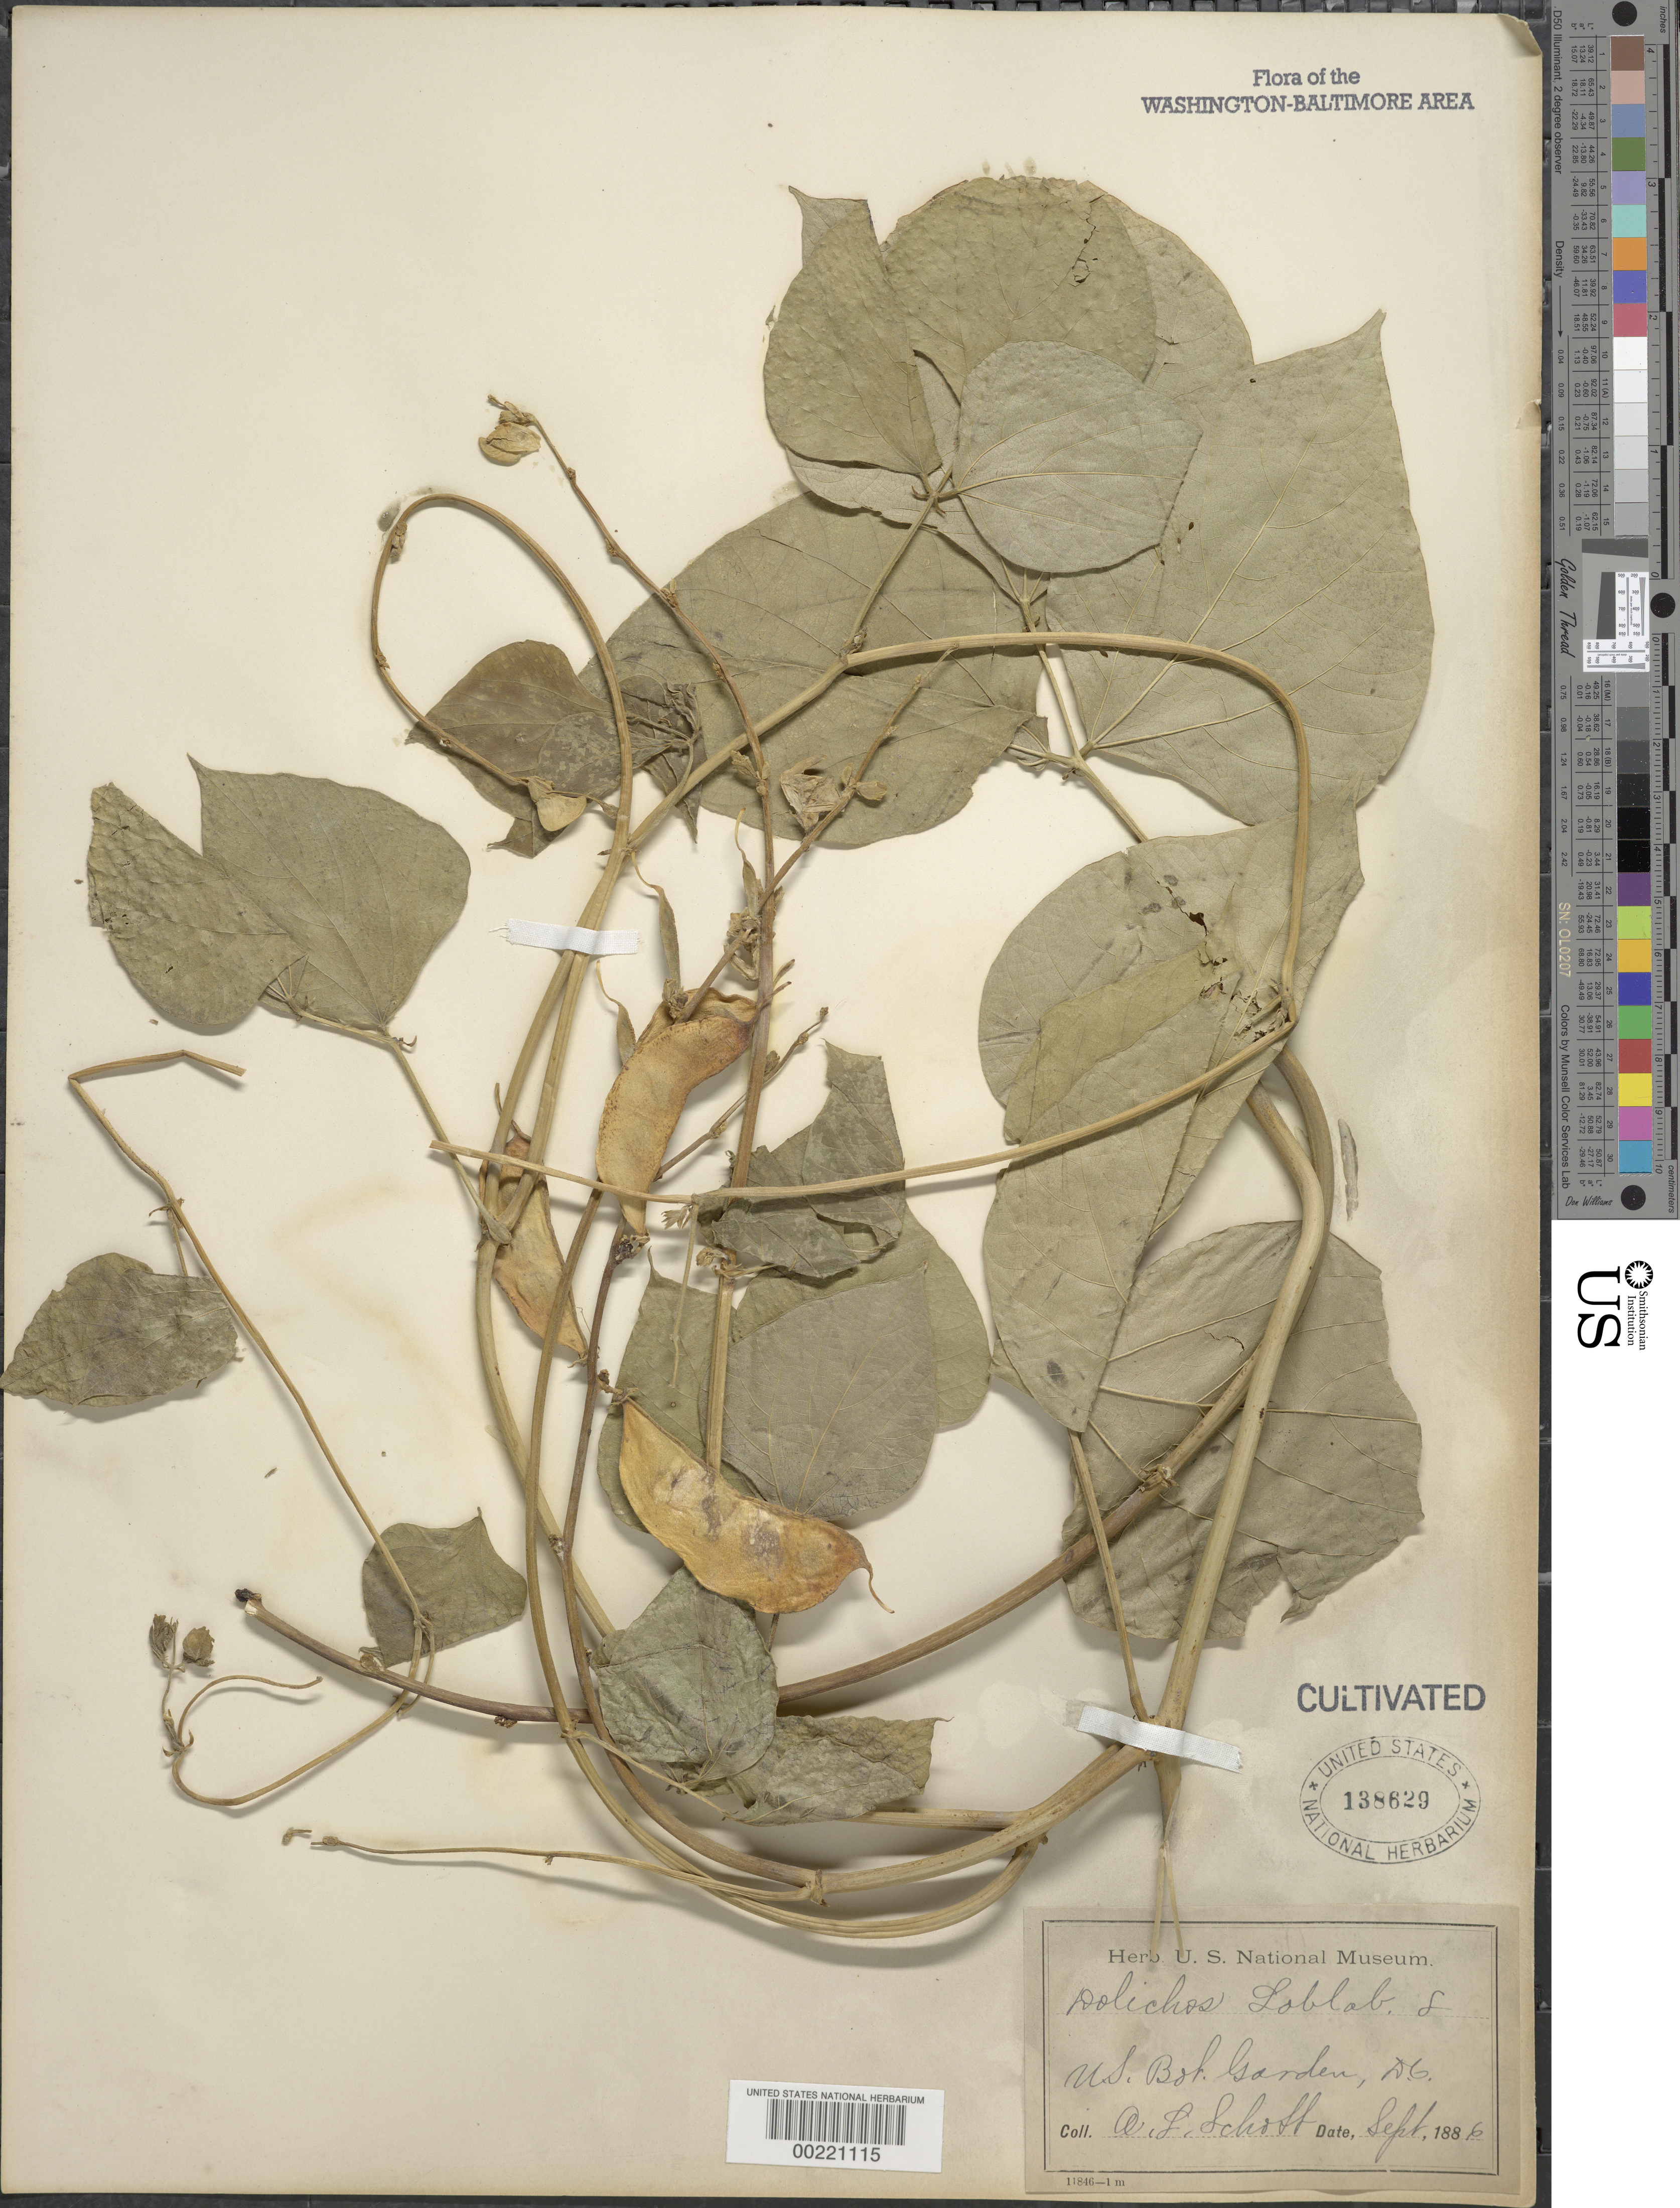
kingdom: Plantae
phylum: Tracheophyta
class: Magnoliopsida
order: Fabales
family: Fabaceae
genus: Lablab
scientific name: Lablab sp.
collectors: A. L. Schott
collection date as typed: Sep 1886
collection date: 1886-09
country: United States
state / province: District of Columbia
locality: Botanical Gardens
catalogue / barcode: US 138629